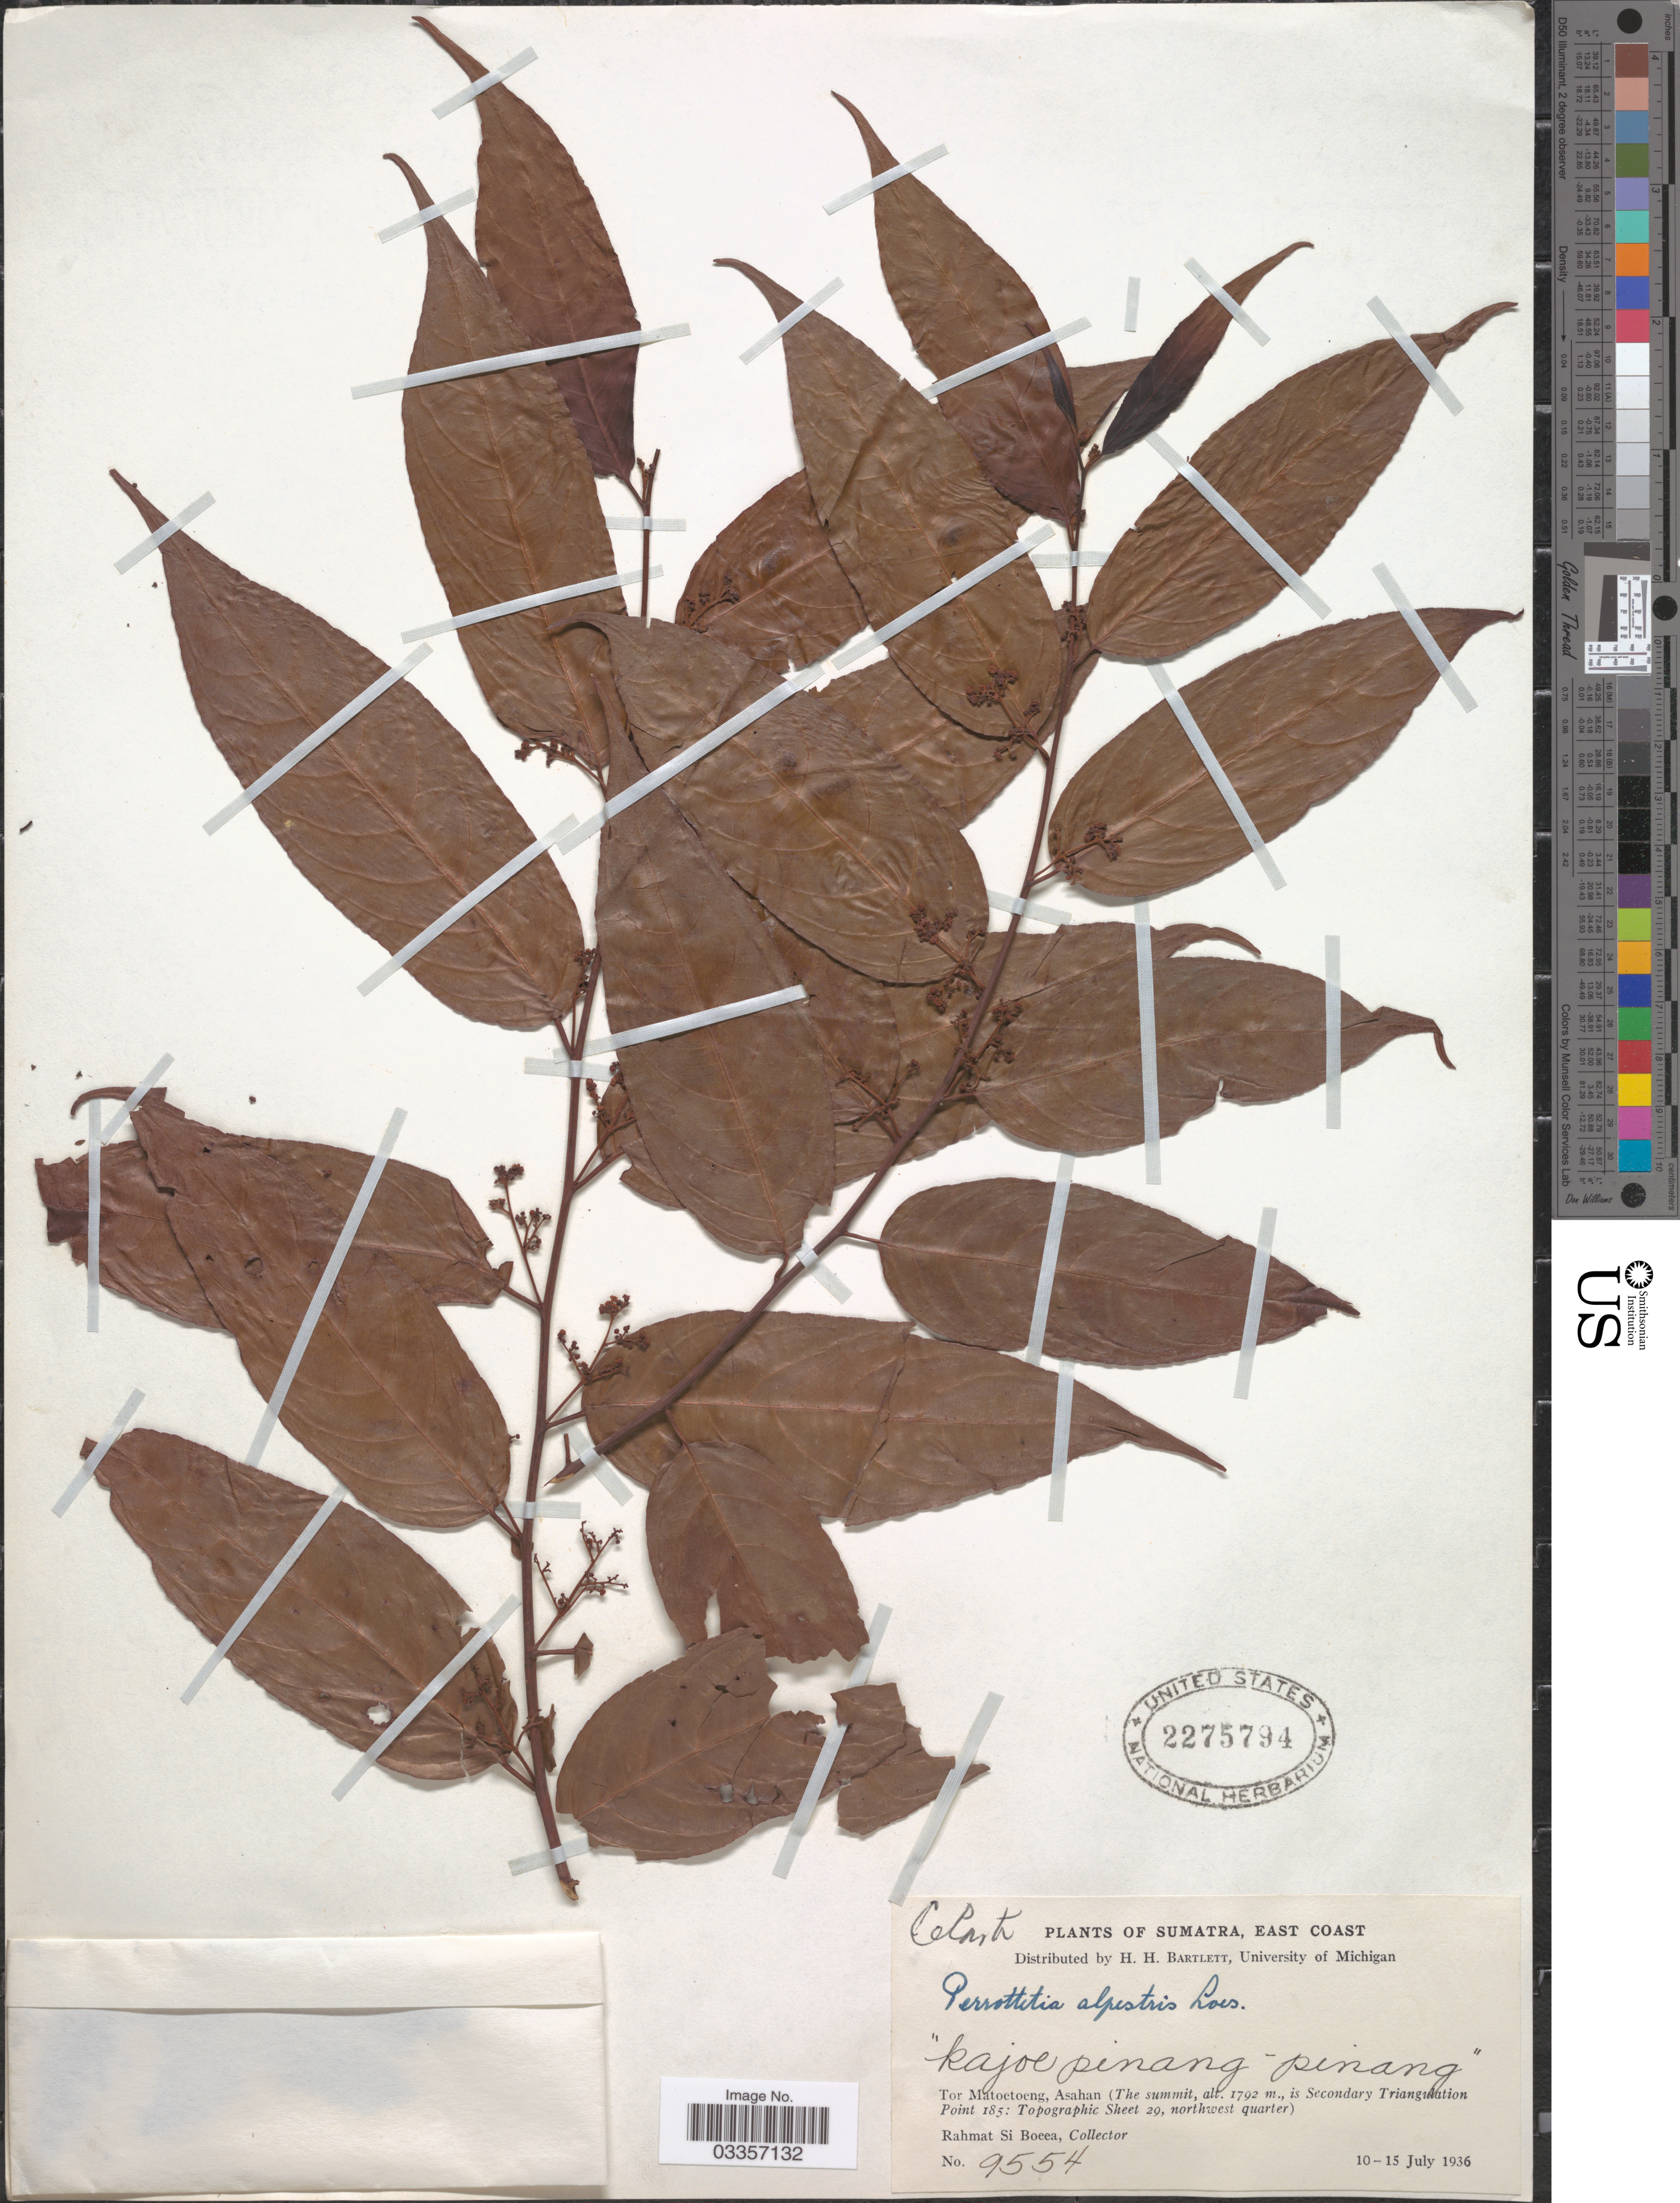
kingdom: Plantae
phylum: Tracheophyta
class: Magnoliopsida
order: Huerteales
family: Dipentodontaceae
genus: Perrottetia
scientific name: Perrottetia alpestris subsp. alpestris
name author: (Blume) Loes.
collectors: Rahmat Si Boeea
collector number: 9554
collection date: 1936-07-10/1936-07-15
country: Indonesia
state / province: Sumatra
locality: East Coast, Tor Matoetoeng, Asahan (The summit, is Secondary Triangudation Point 185: Topographic Sheet 29, northwest quarter).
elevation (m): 1792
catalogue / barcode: US 2275794